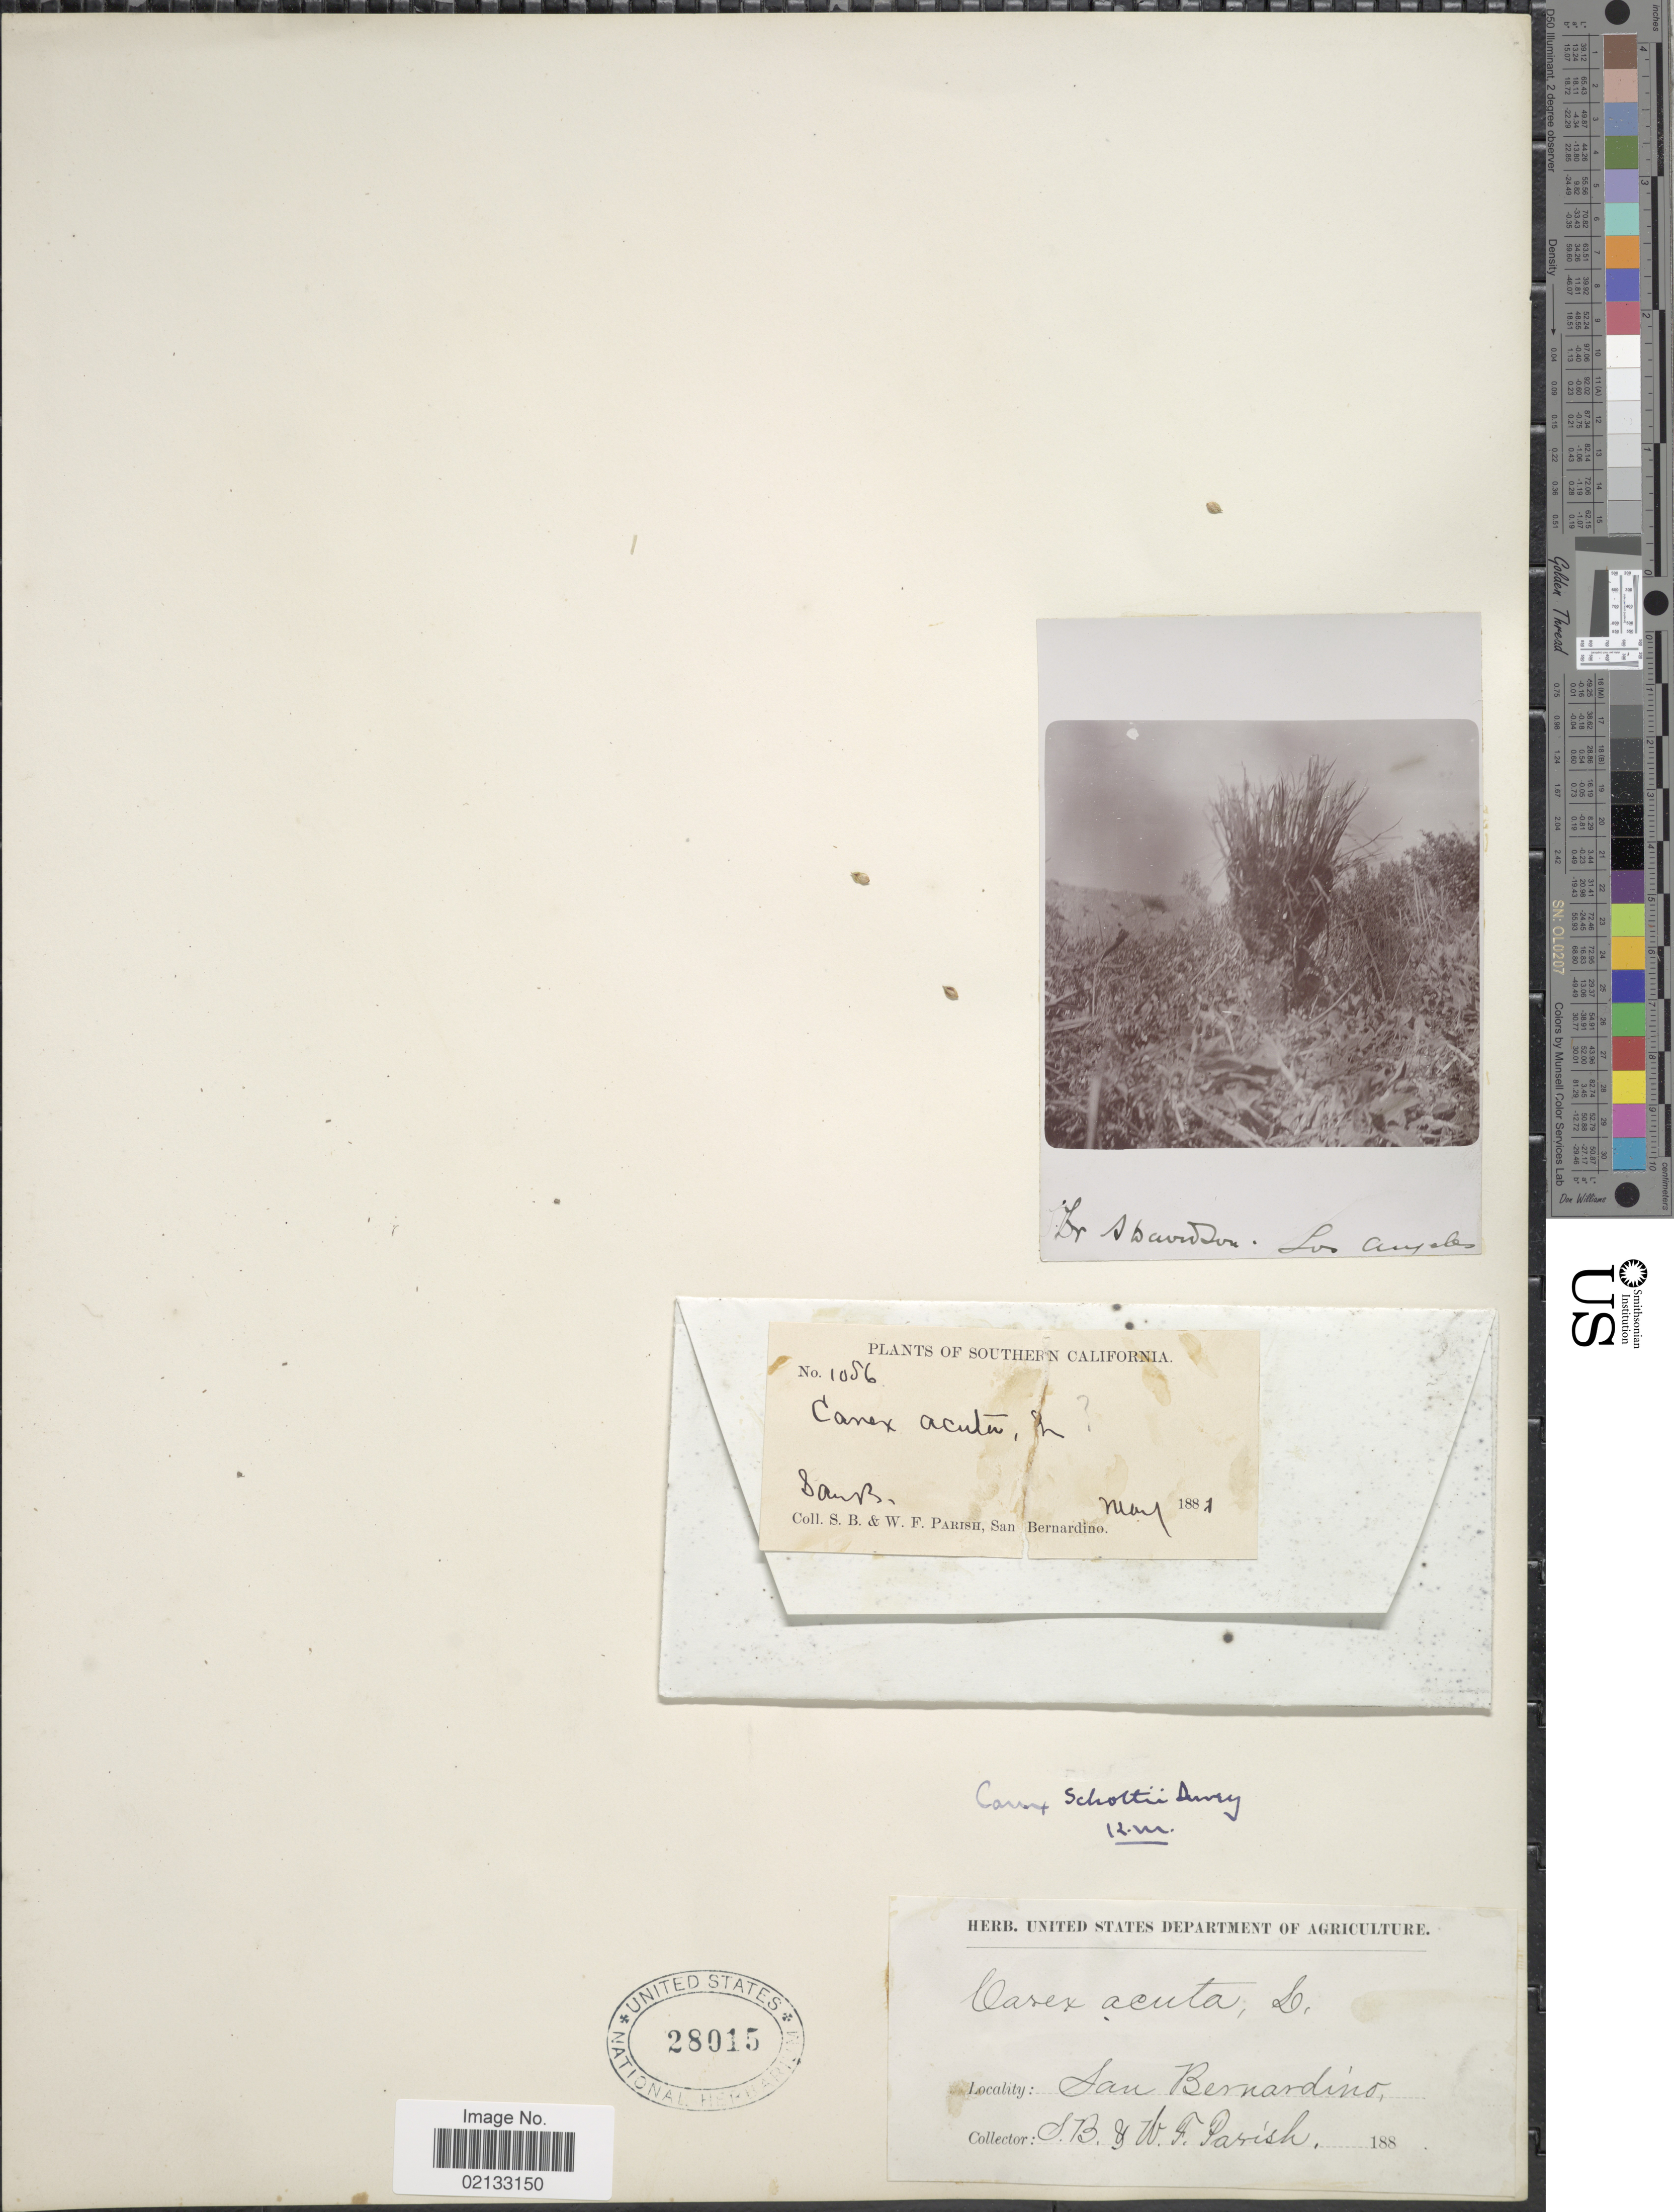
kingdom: Plantae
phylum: Tracheophyta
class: Liliopsida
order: Poales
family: Cyperaceae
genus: Carex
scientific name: Carex schottii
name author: Dewey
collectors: S. B. Parish & W. F. Parish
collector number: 1056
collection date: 1881-05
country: United States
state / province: California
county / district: San Bernardino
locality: Southern California. San Bernardino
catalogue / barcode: US 28015